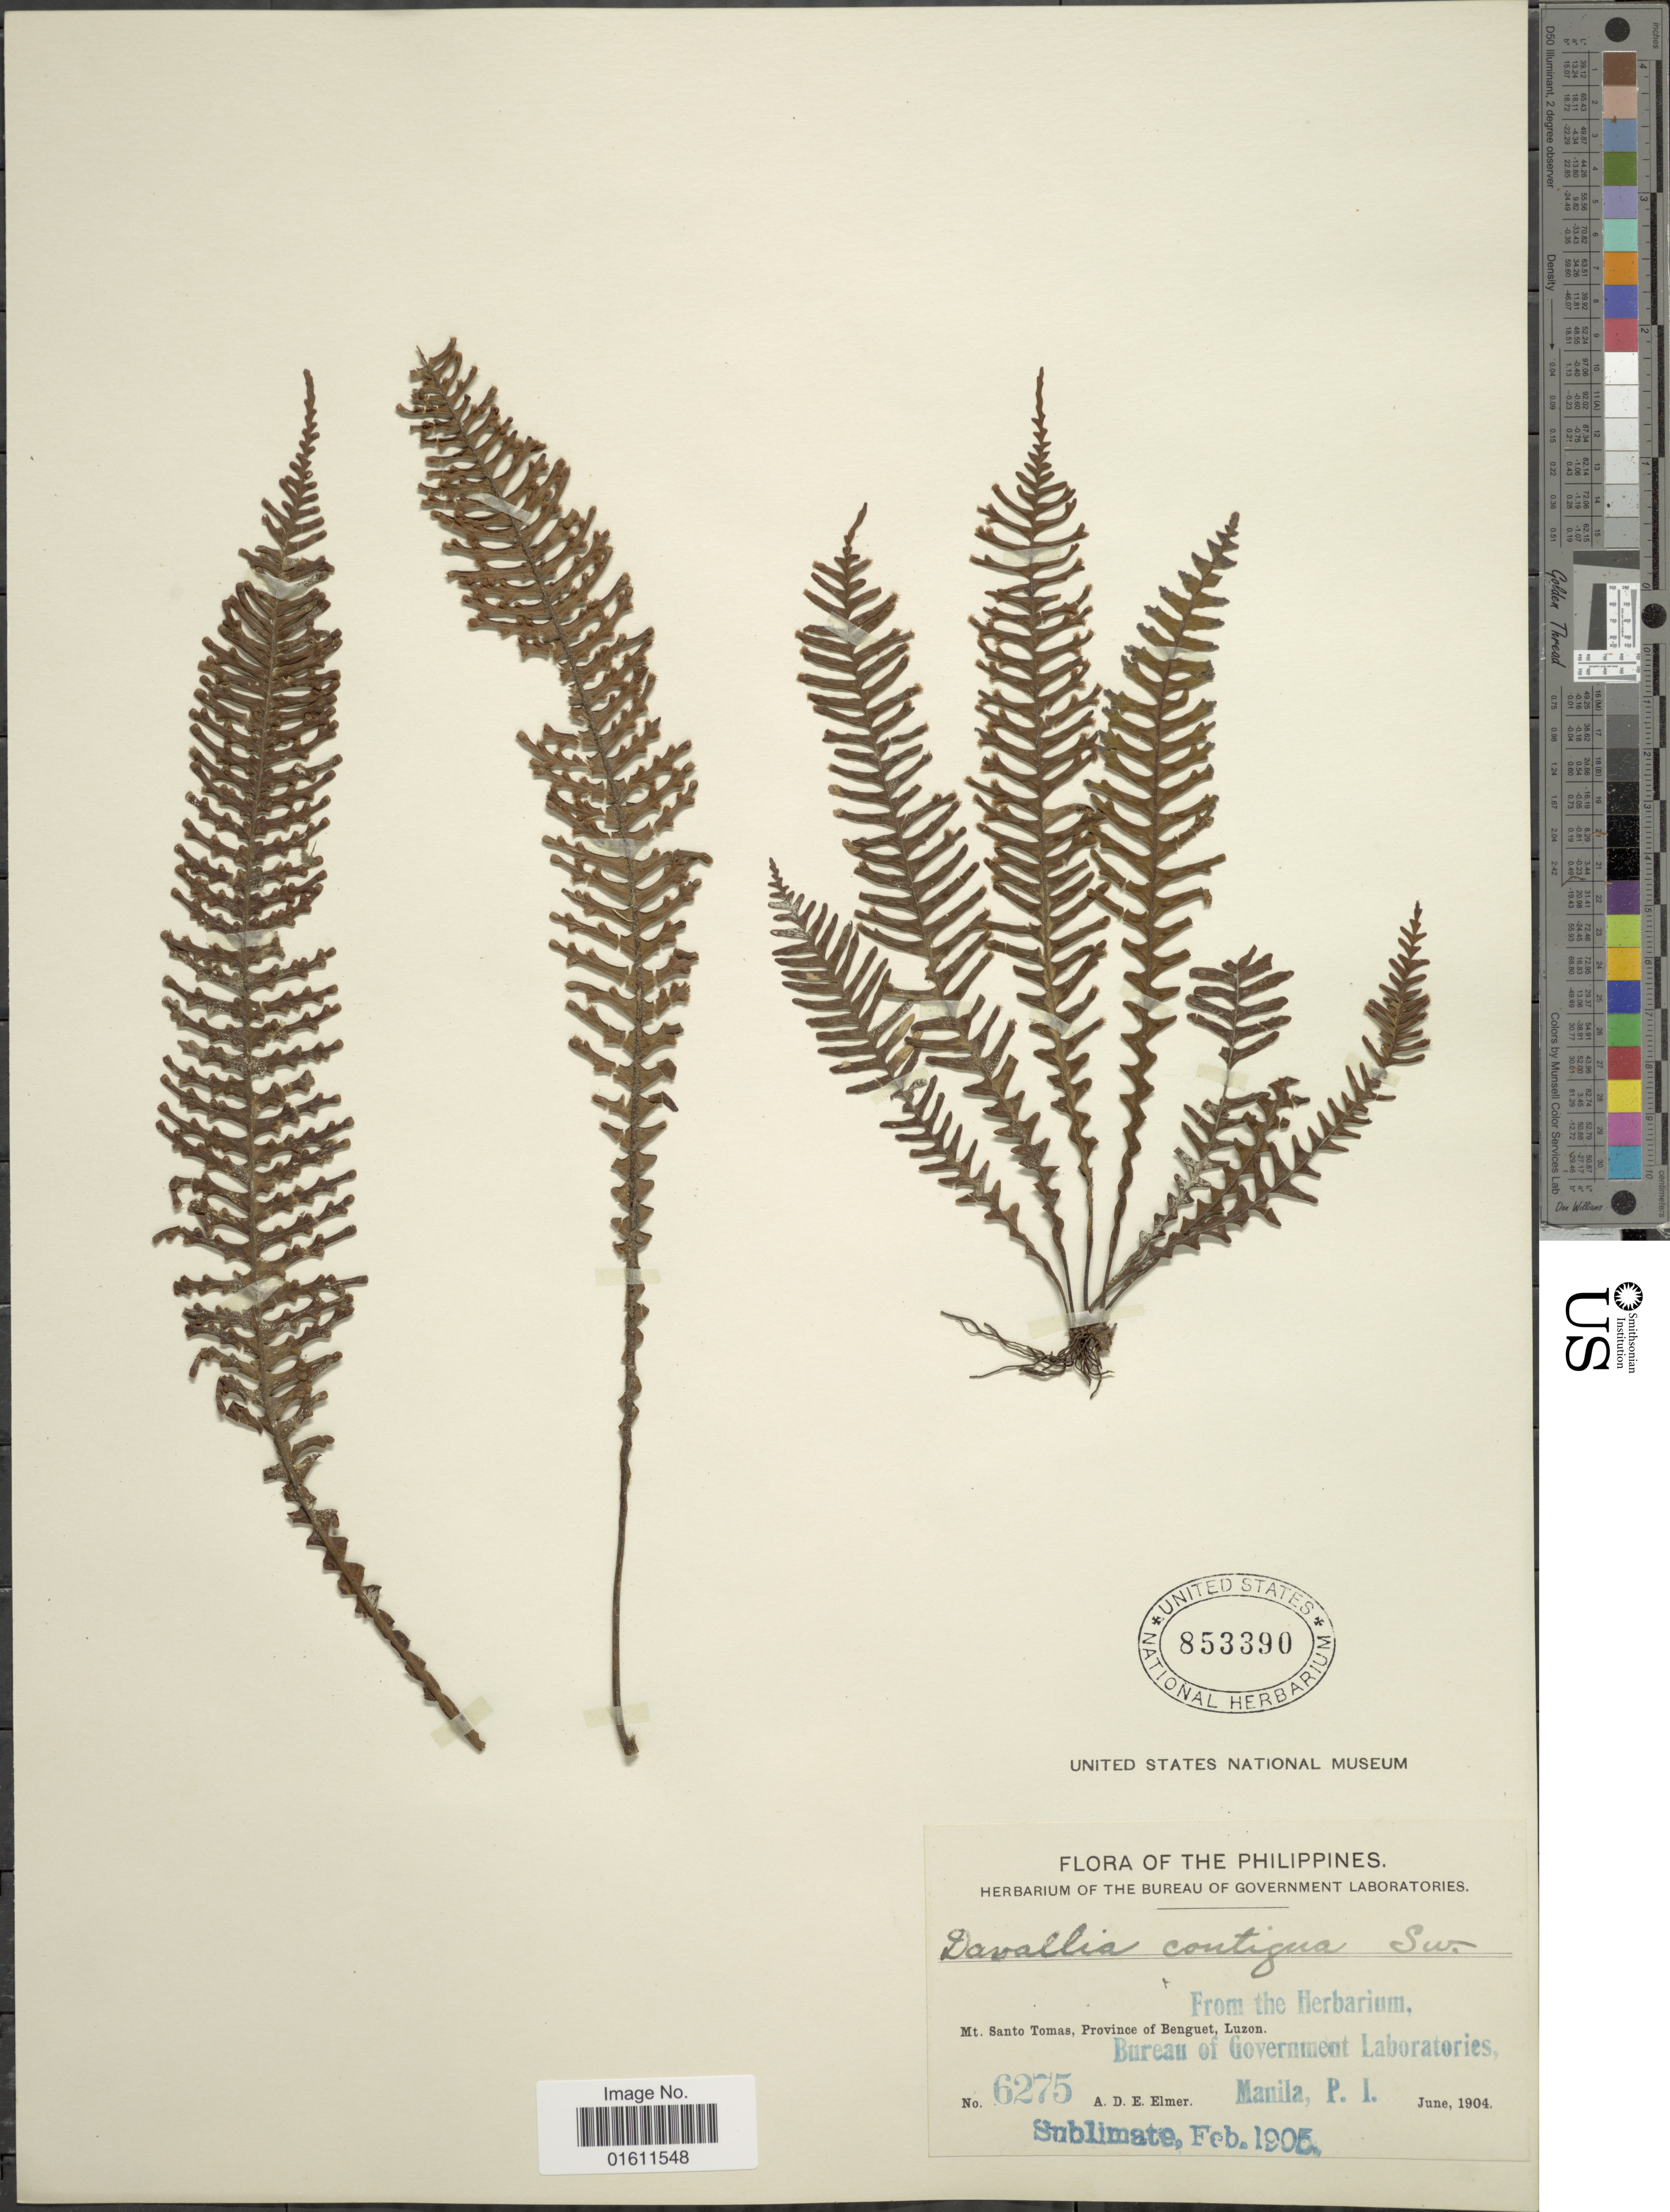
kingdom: Plantae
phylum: Tracheophyta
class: Polypodiopsida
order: Polypodiales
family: Polypodiaceae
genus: Prosaptia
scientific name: Prosaptia contigua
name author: (G. Forst.) Presl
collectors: A. D. E. Elmer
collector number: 6275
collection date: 1904-06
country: Philippines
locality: Mt. Santo Thomas, Province of Benguet, Luzon.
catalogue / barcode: US 853390